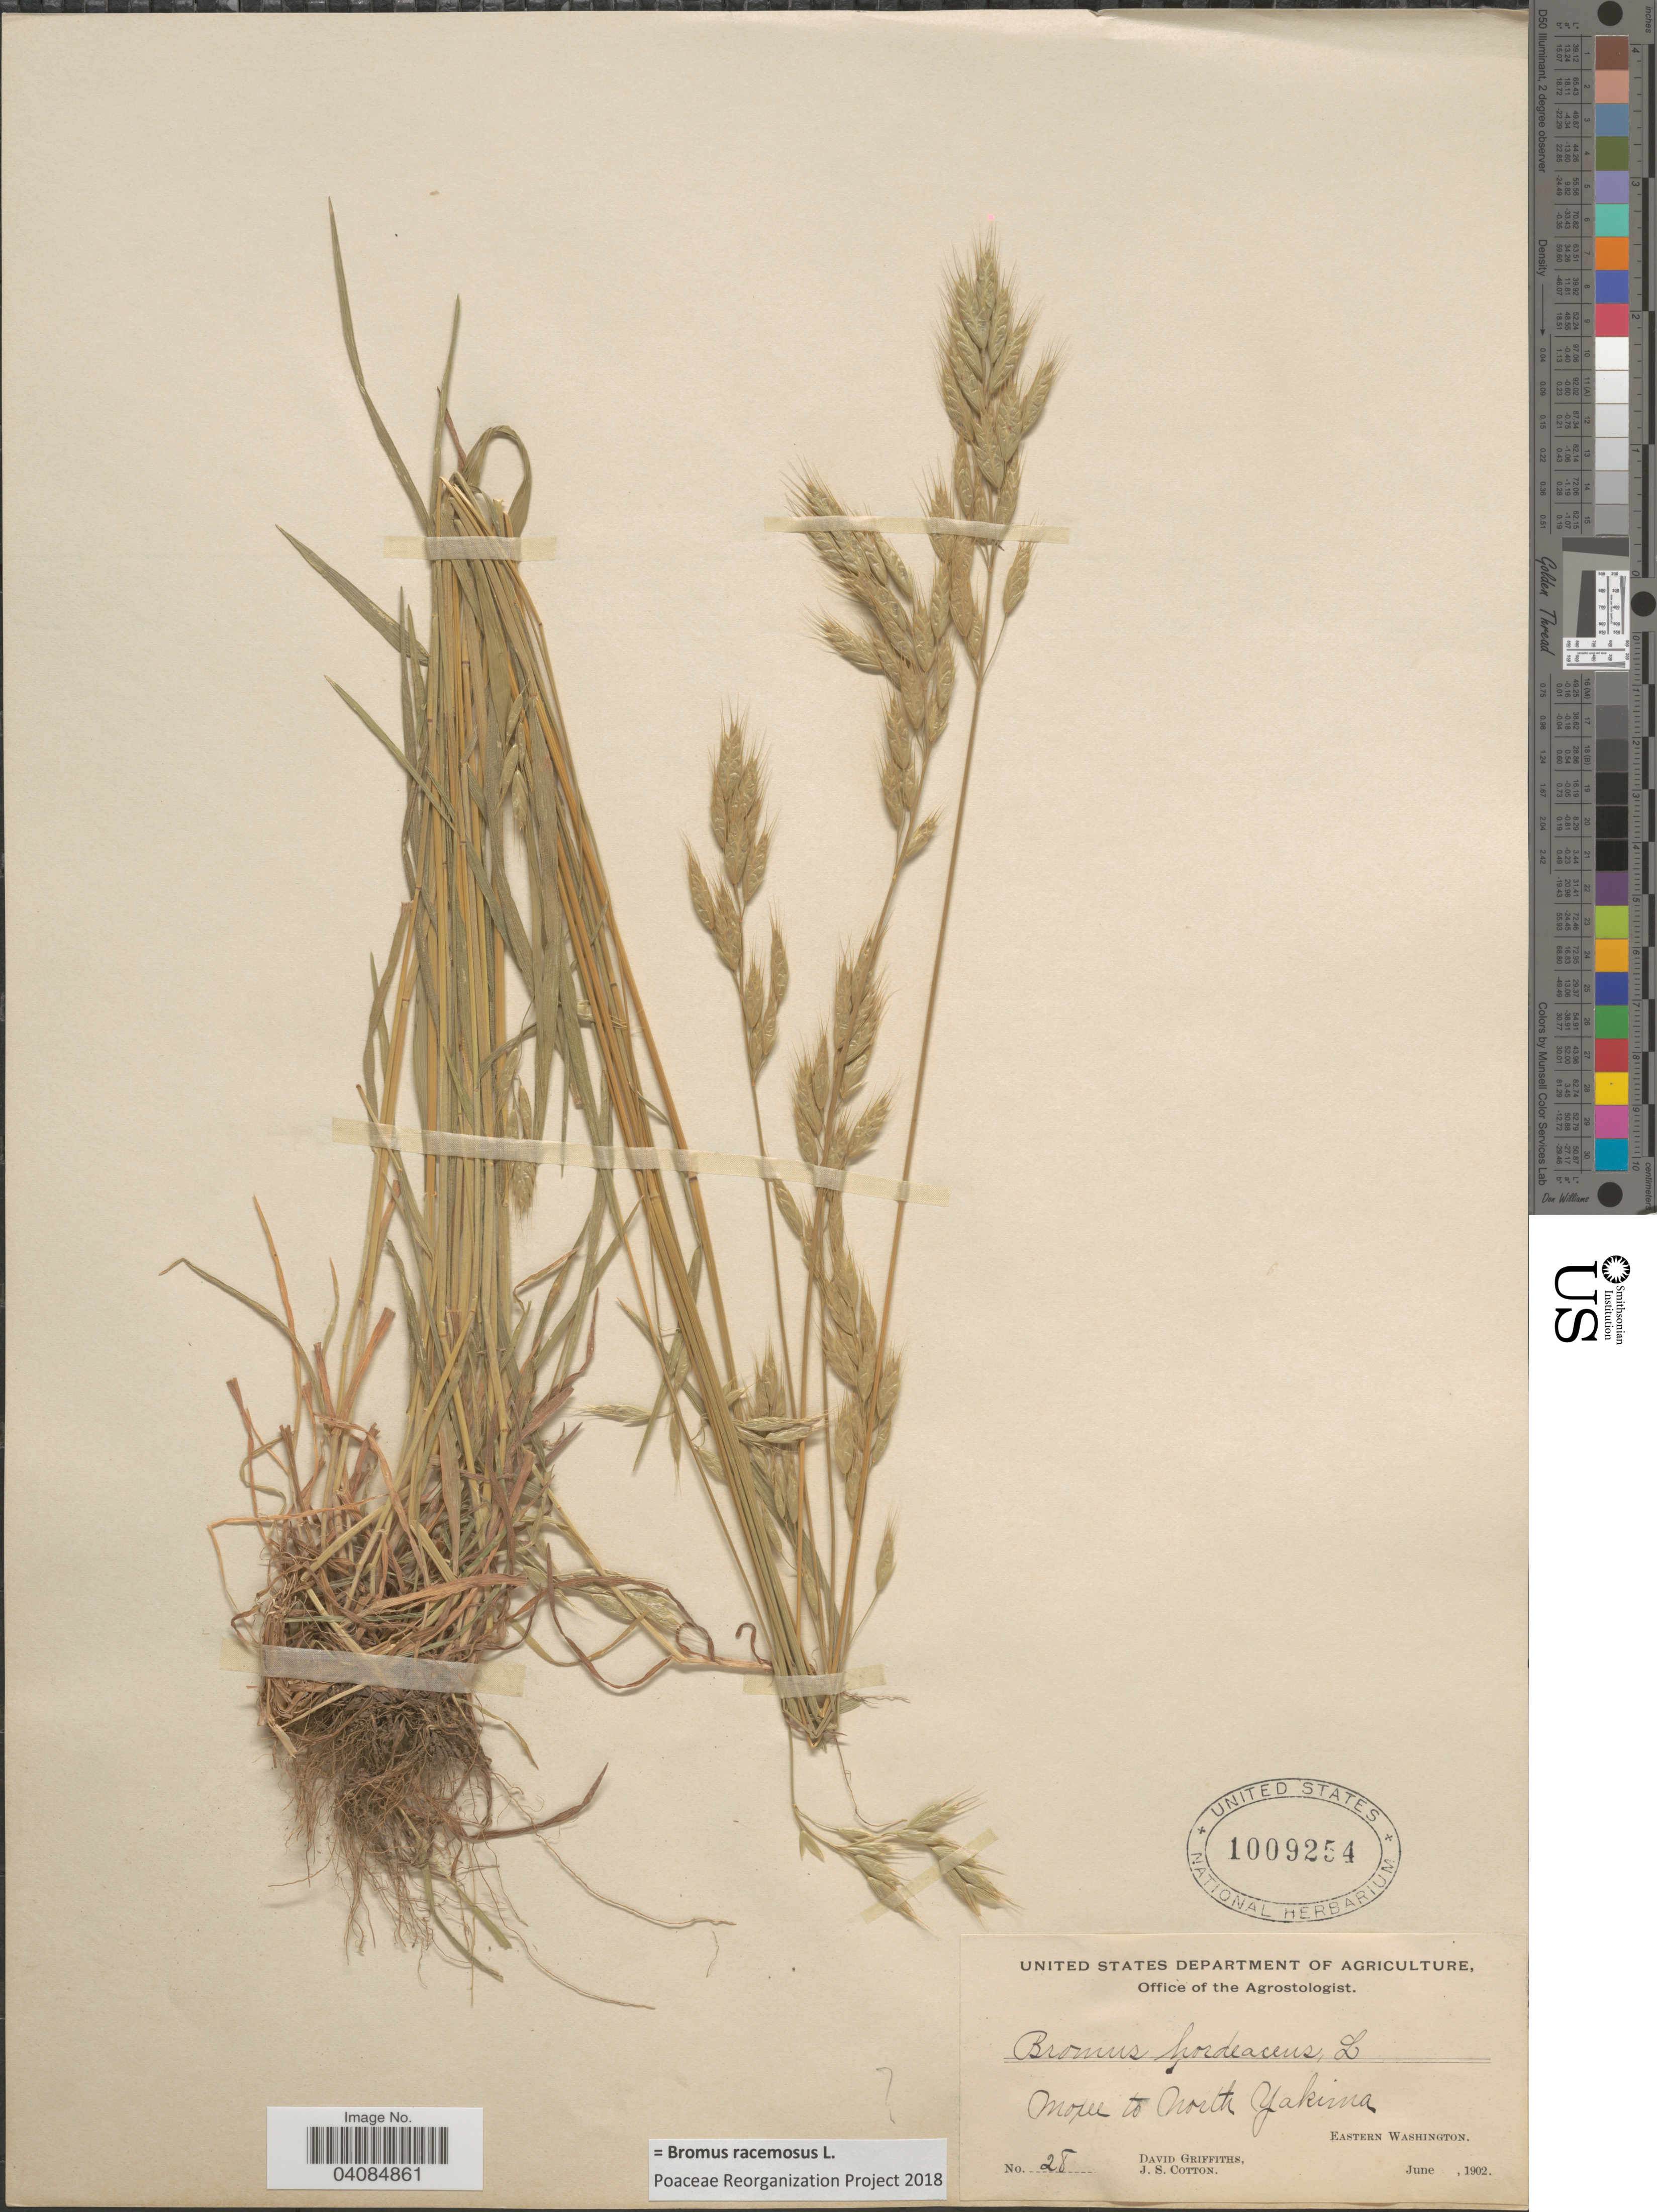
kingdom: Plantae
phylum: Tracheophyta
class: Liliopsida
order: Poales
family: Poaceae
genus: Bromus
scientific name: Bromus racemosus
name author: L.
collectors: D. Griffiths & J. S. Cotton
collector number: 28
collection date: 1902-06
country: United States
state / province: Washington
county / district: Yakima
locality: Moxee to North Yakima. Eastern Washington.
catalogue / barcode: US 1009254